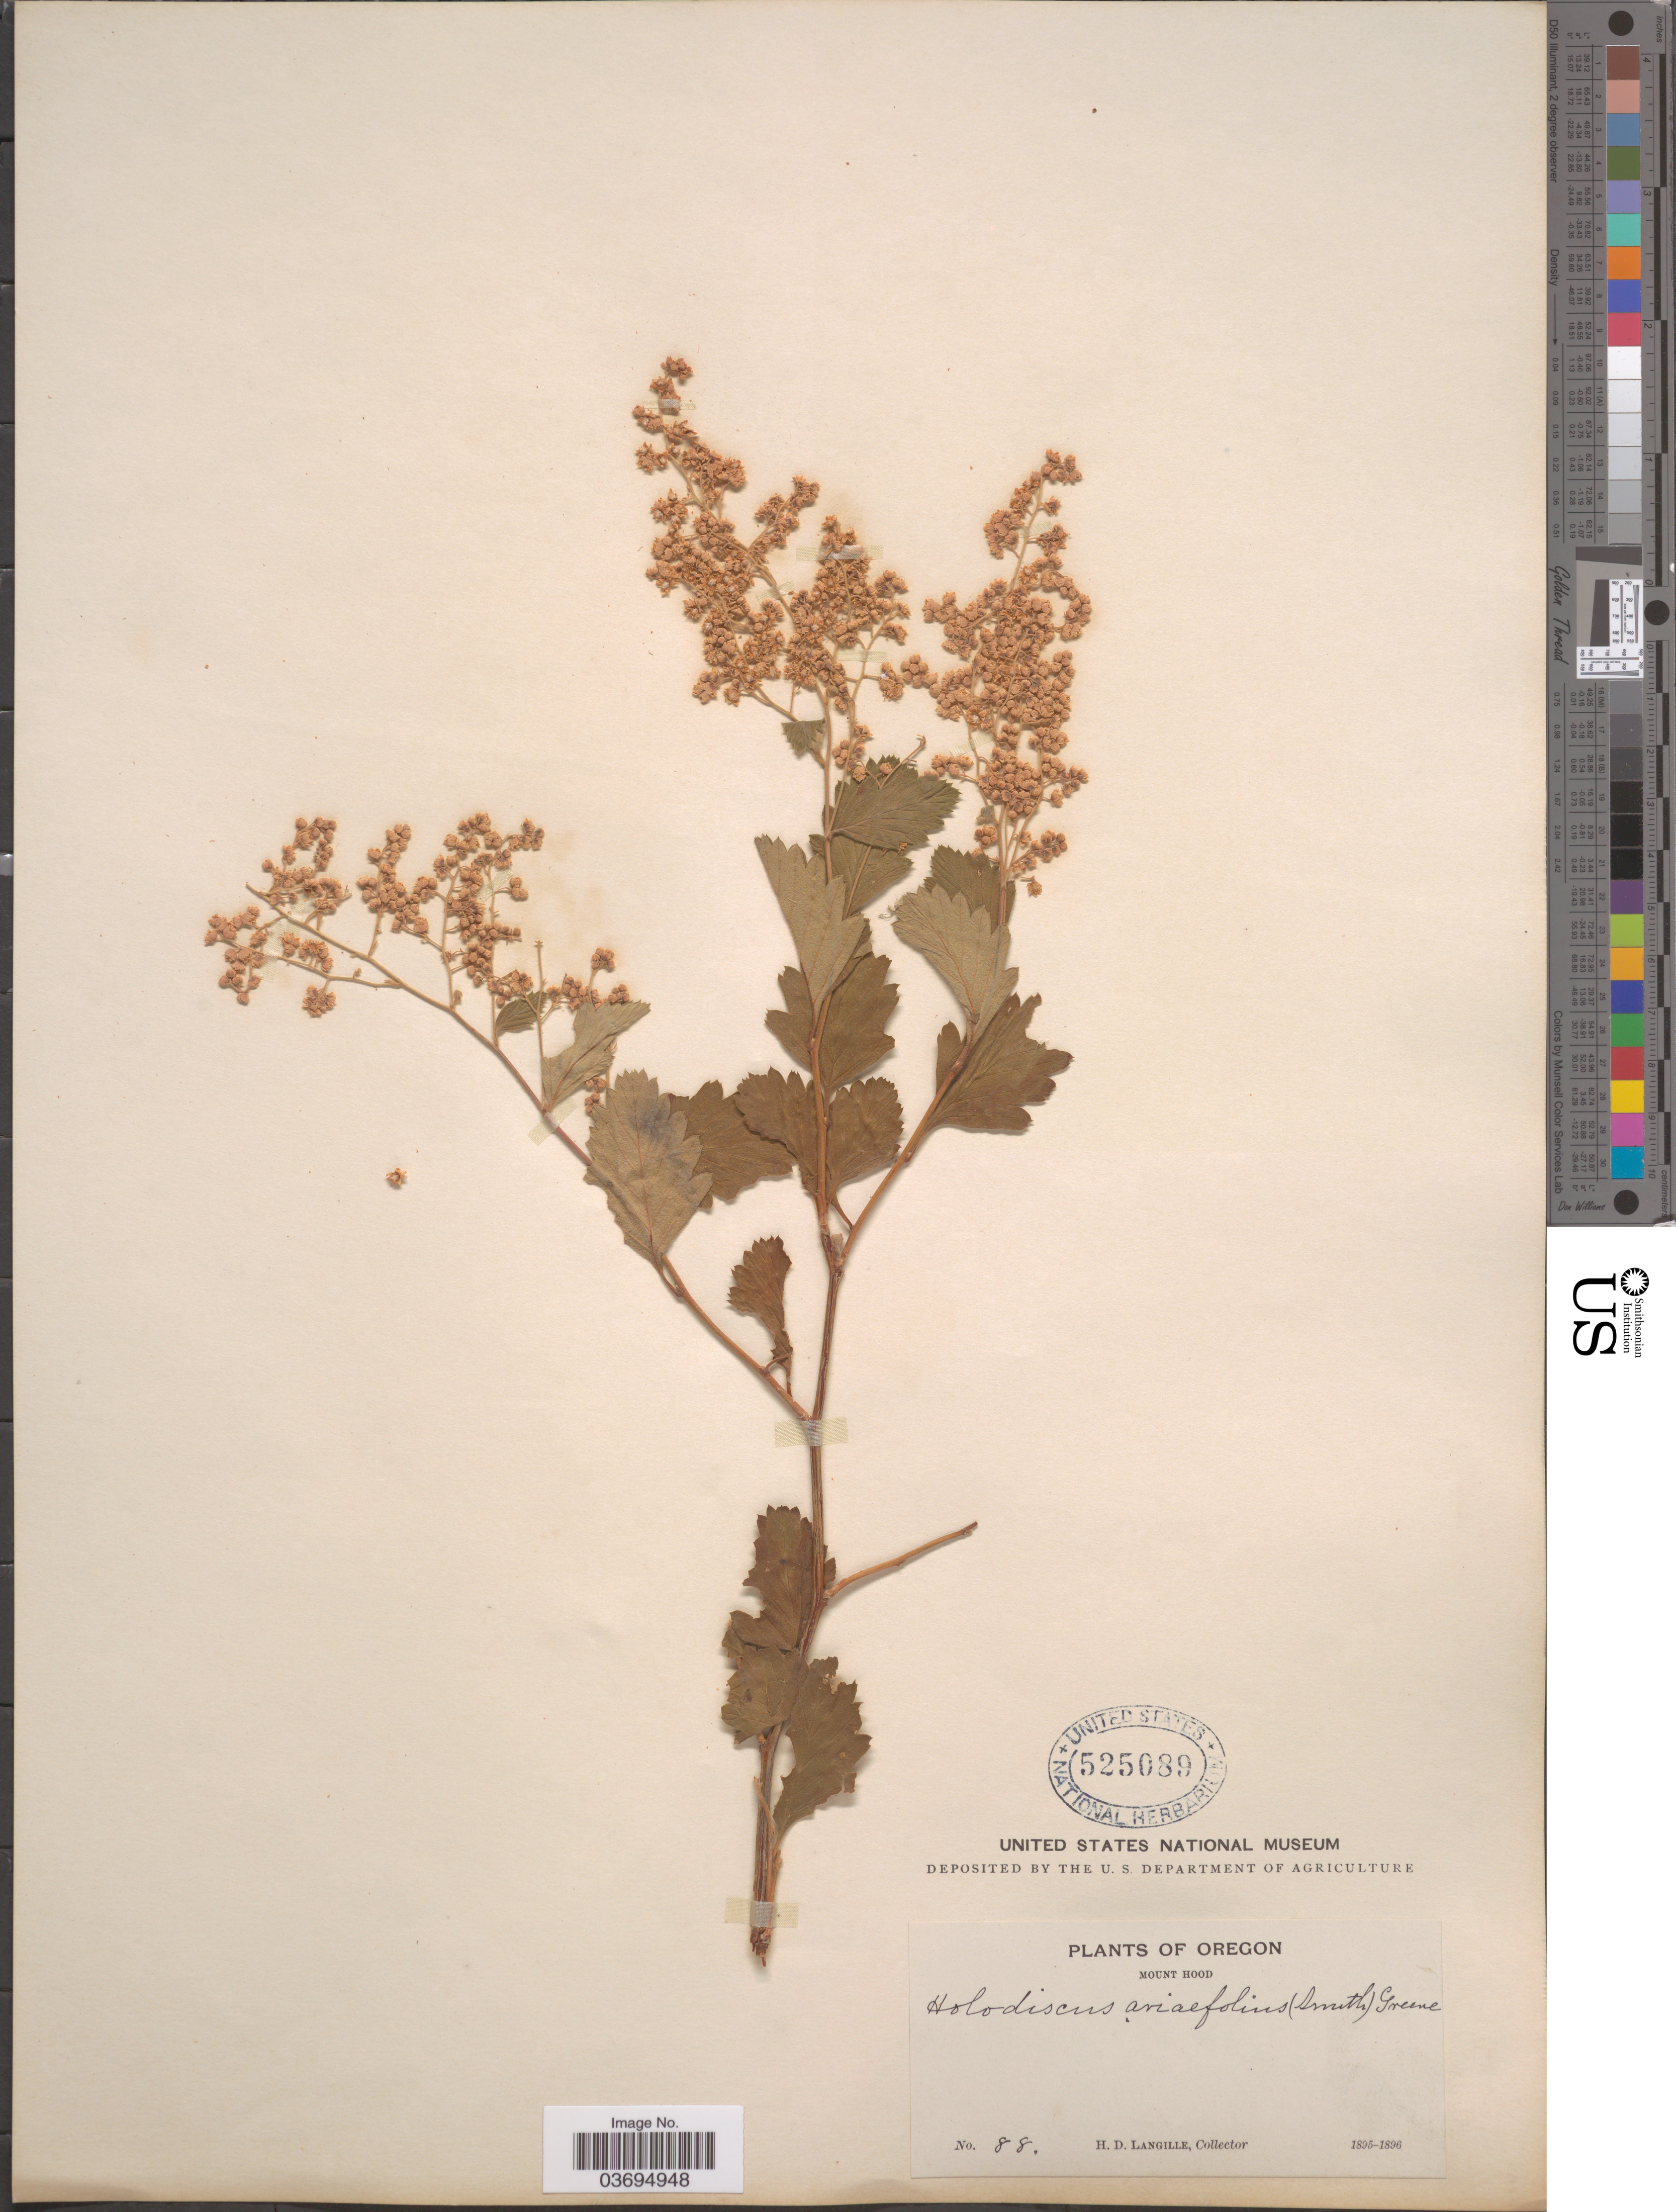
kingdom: Plantae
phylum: Tracheophyta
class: Magnoliopsida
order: Rosales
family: Rosaceae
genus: Holodiscus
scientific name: Holodiscus discolor var. discolor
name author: (Pursh) Maxim.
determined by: Strong, Mark T., (BOT), Smithsonian Institution - National Museum of Natural History (UNITED STATES)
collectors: H. Langille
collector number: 88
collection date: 1895/1896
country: United States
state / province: Oregon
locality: Mount Hood.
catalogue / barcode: US 525089